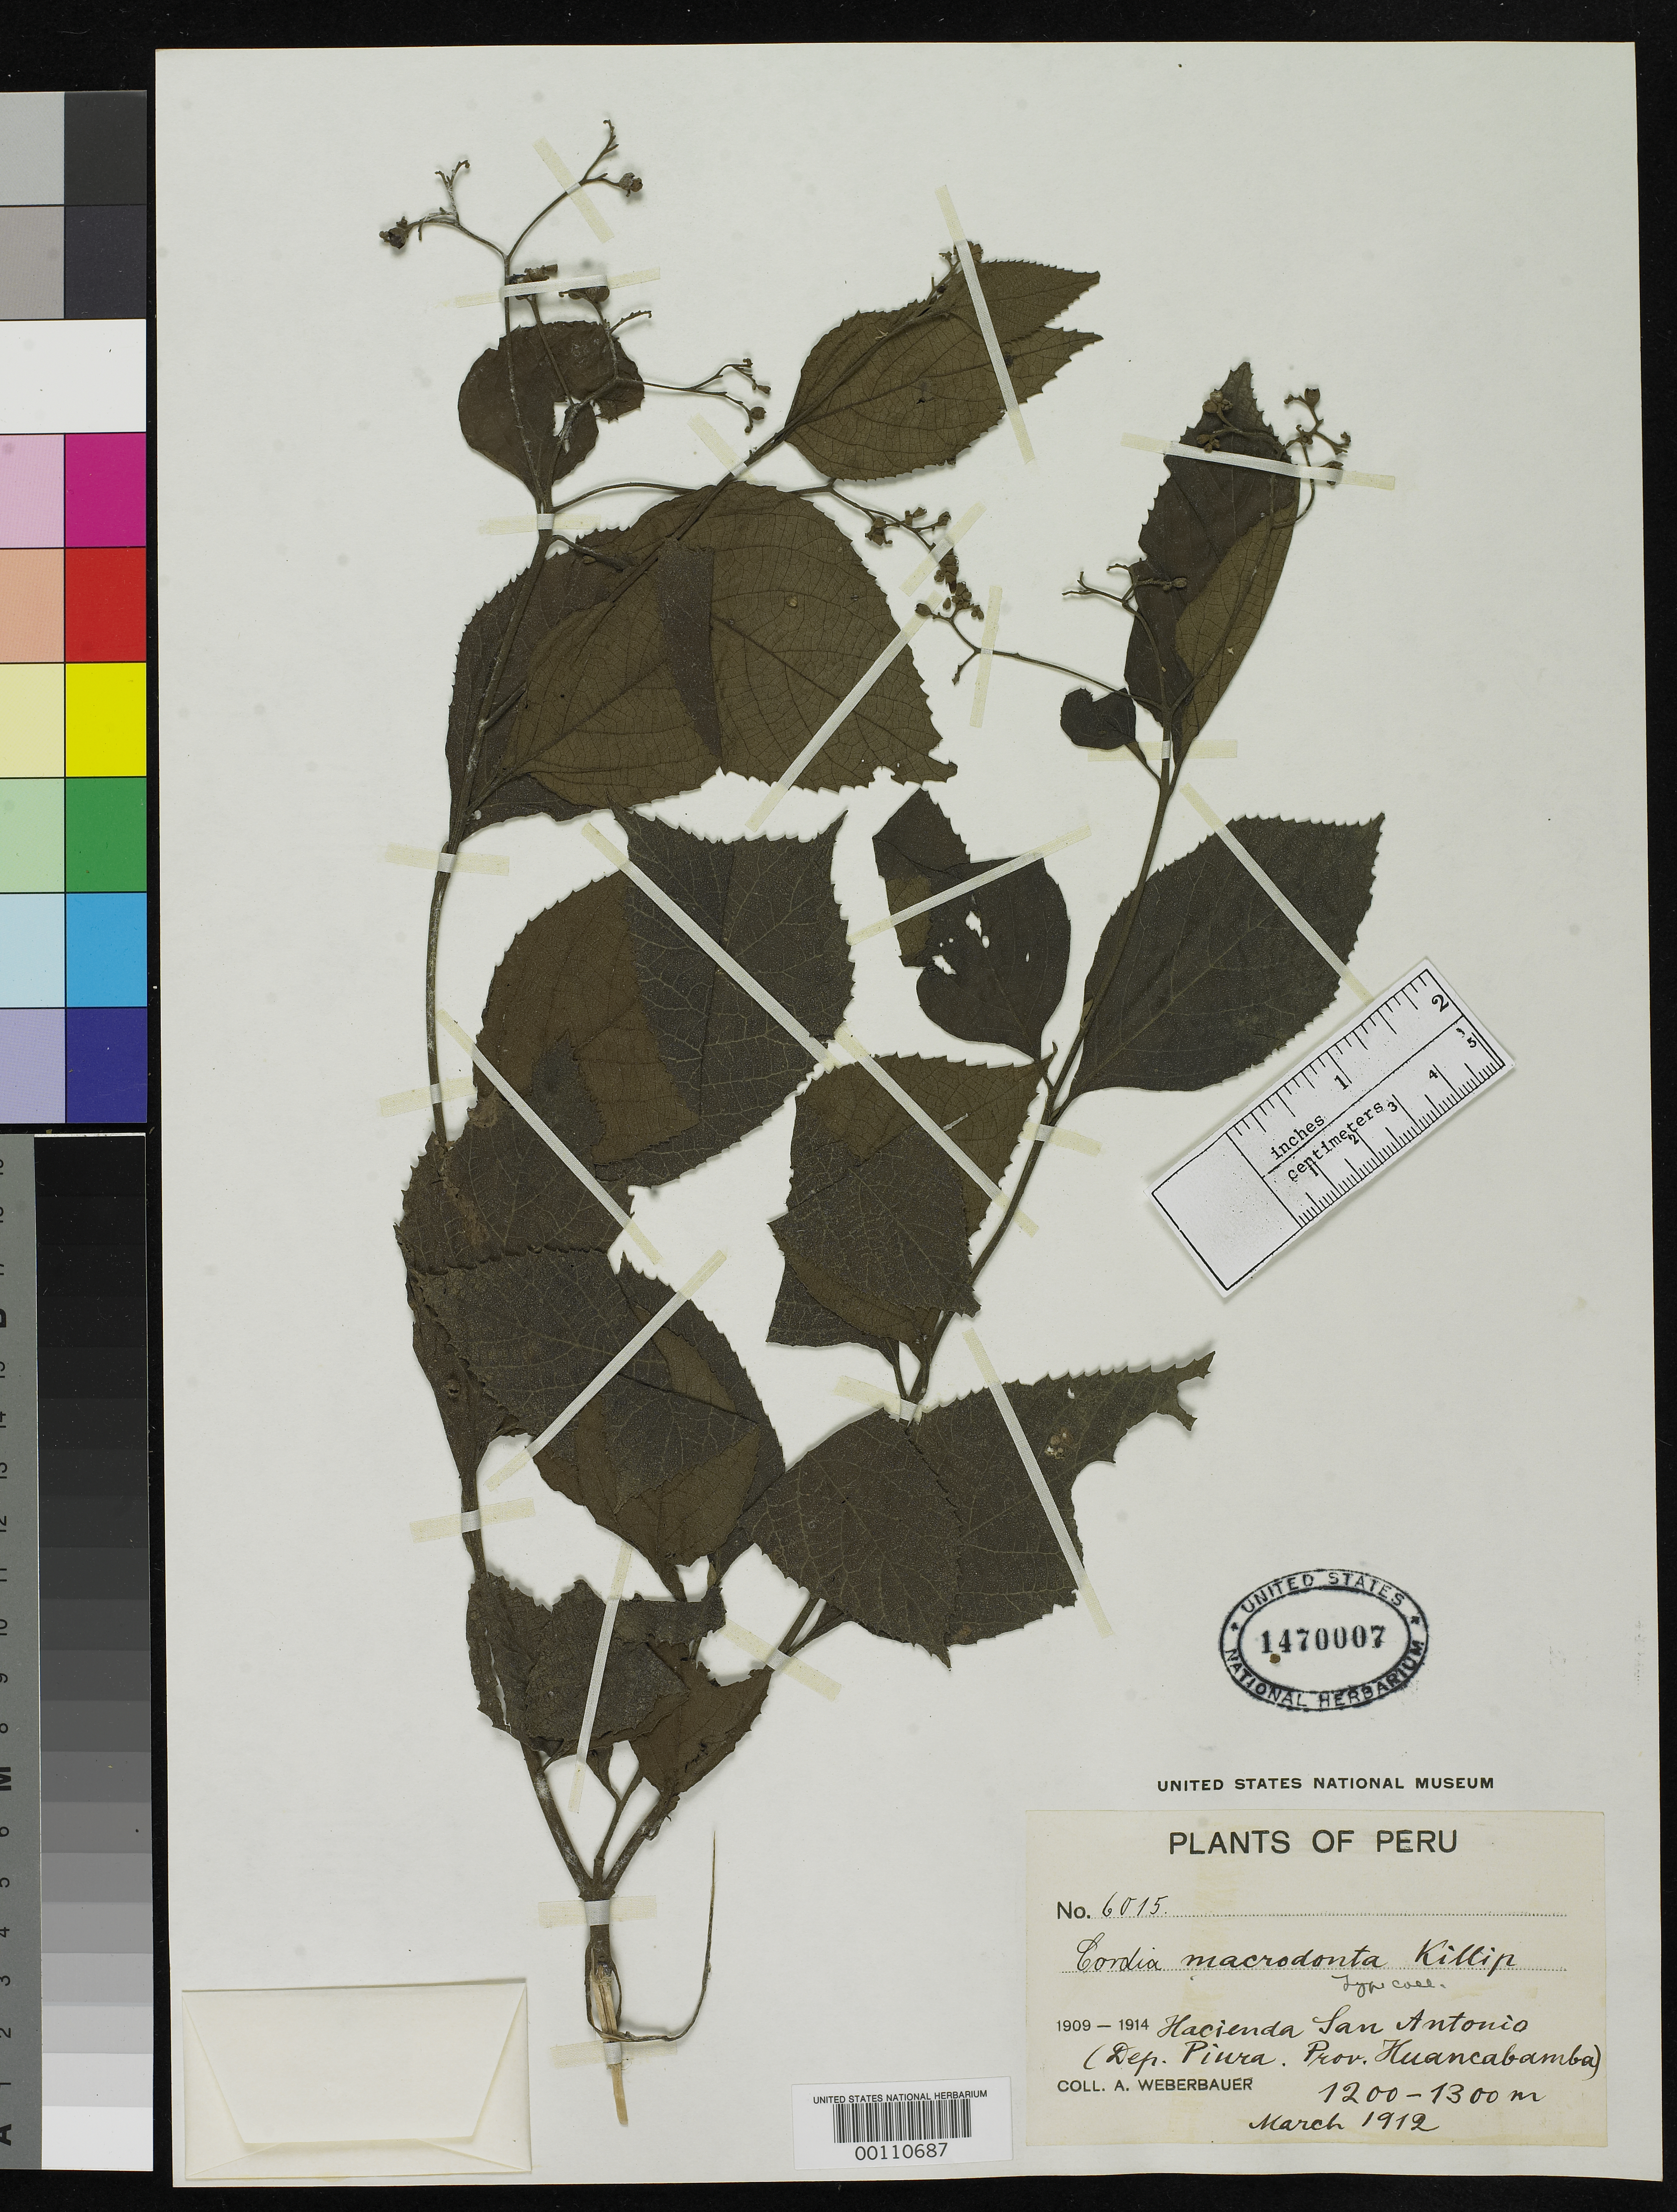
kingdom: Plantae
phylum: Tracheophyta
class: Magnoliopsida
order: Boraginales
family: Cordiaceae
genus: Cordia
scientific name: Cordia macrodonta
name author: Killip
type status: Isotype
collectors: A. Weberbauer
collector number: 6015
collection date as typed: Mar 1912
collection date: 1912-03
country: Peru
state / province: Piura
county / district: Huancabamba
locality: Hacienda San Antonio.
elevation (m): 1200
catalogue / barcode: US 1470007